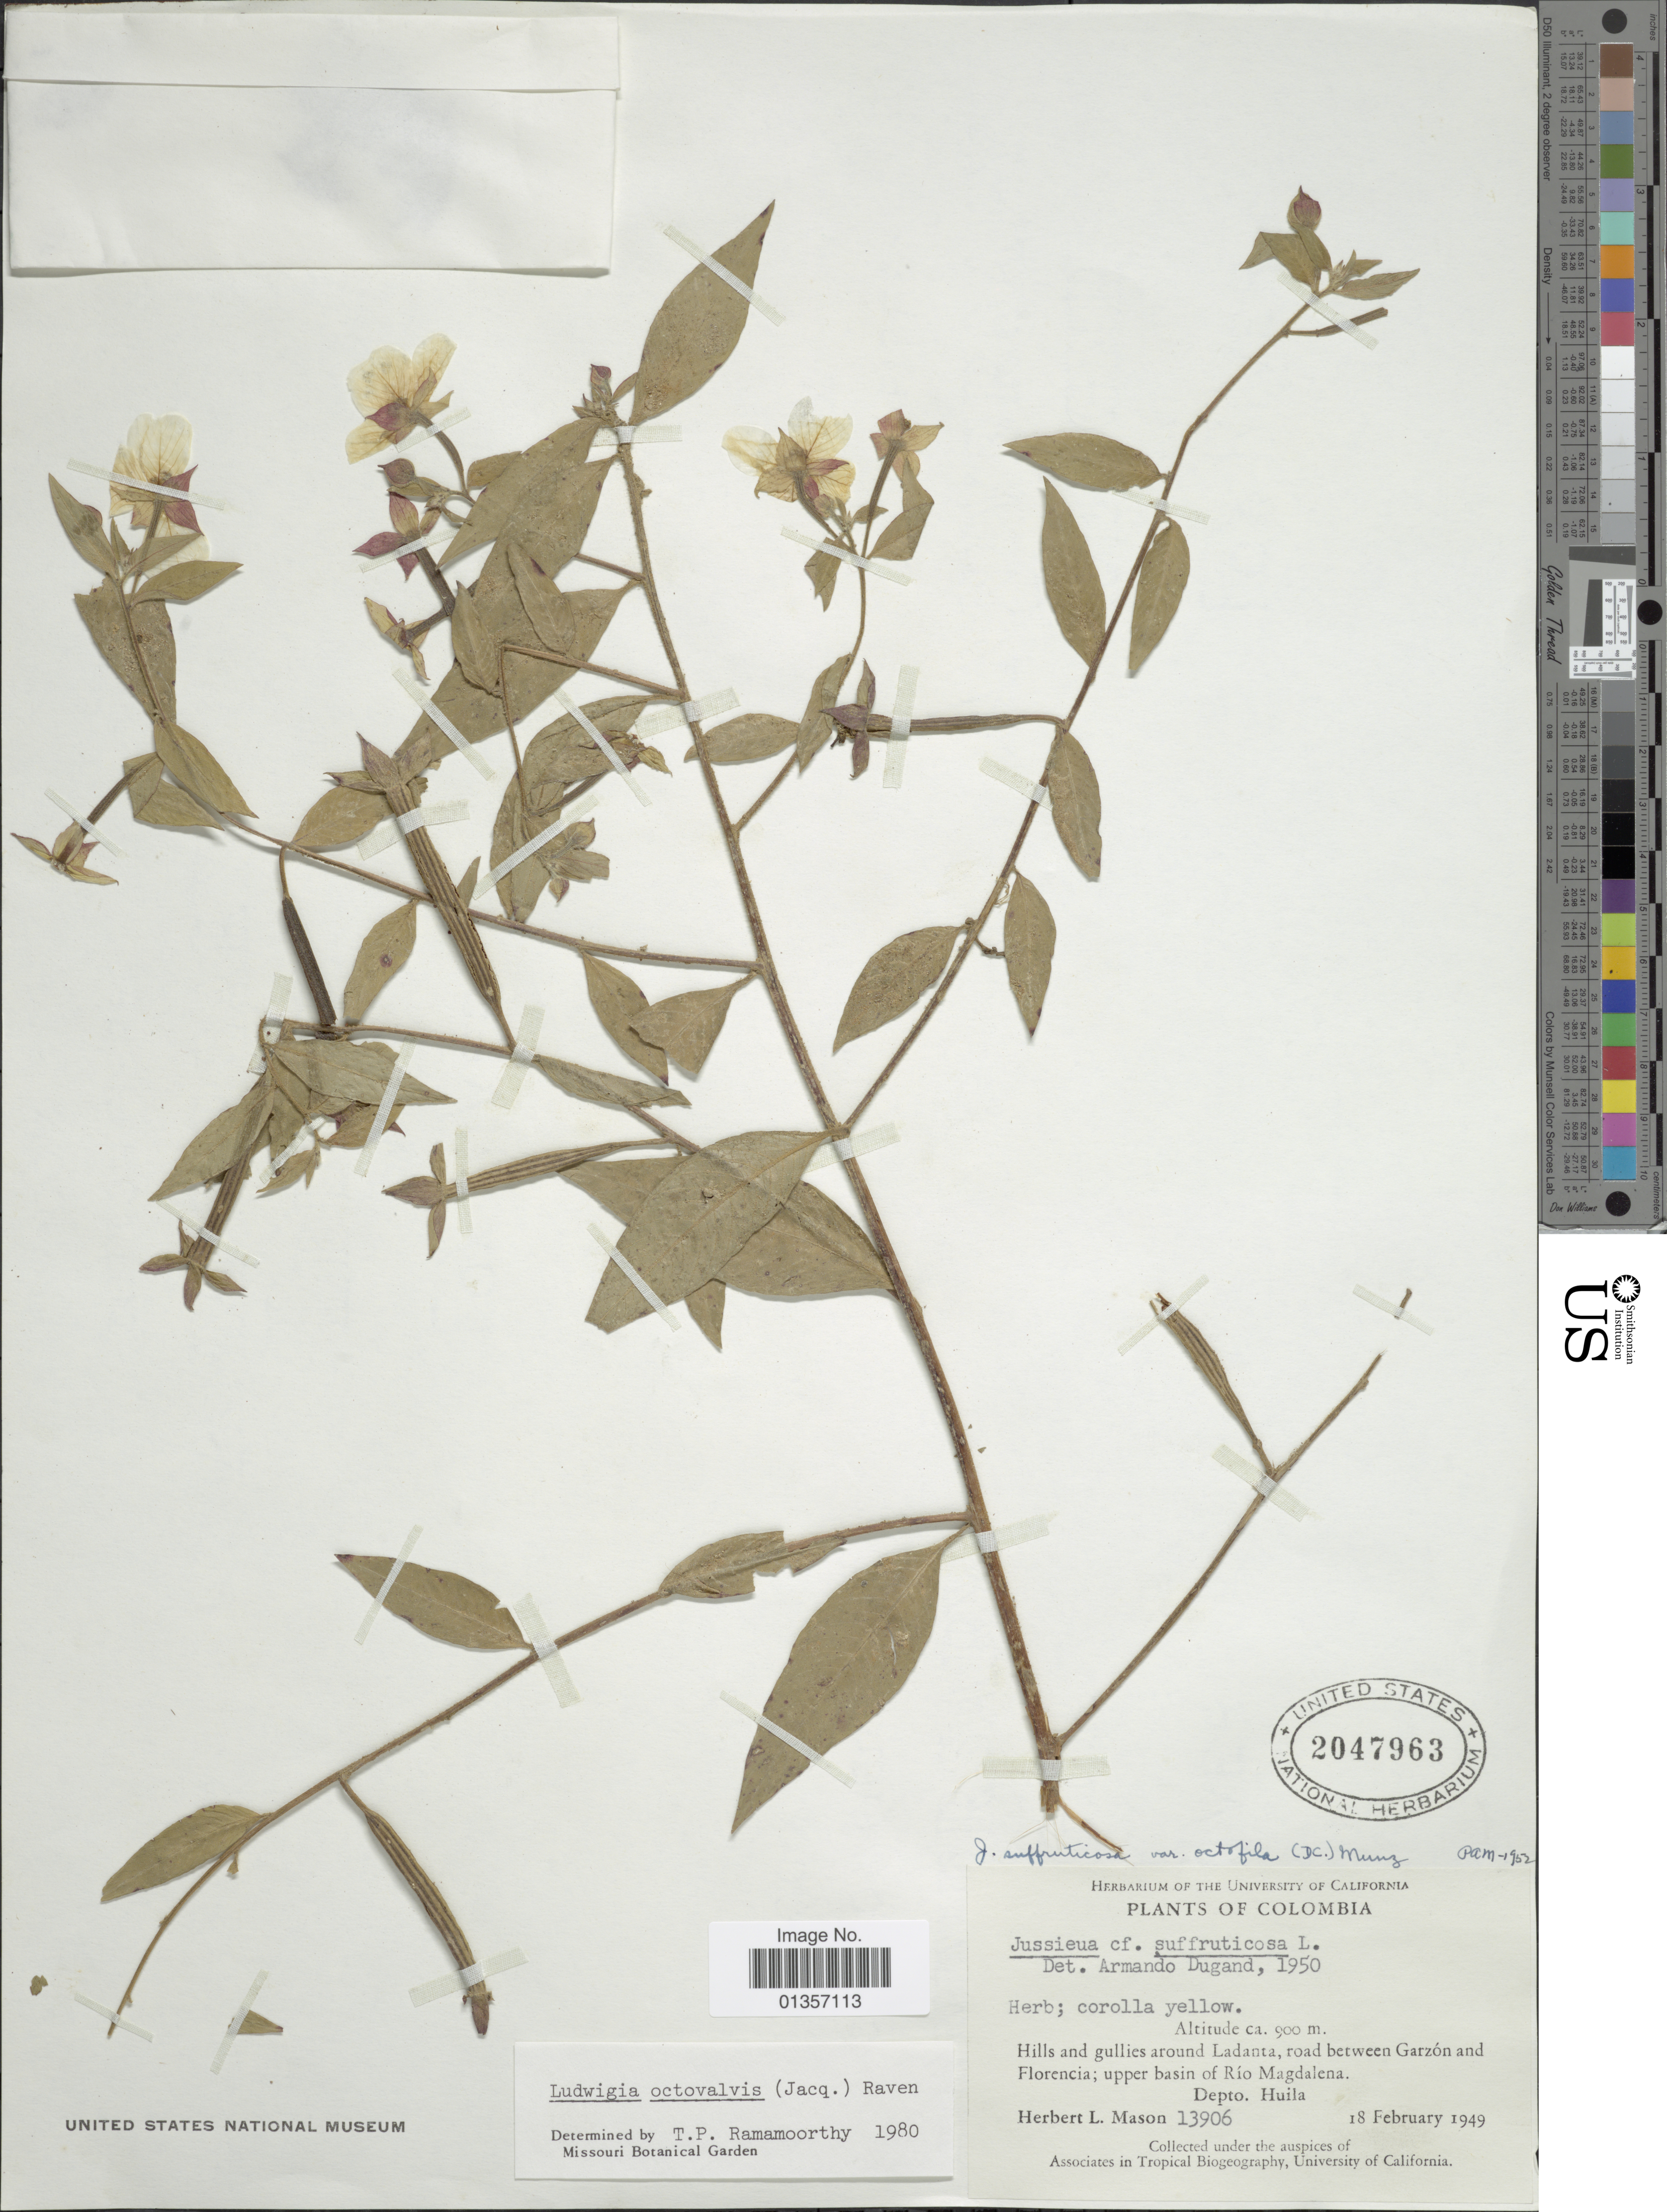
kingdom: Plantae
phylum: Tracheophyta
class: Magnoliopsida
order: Myrtales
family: Onagraceae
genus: Ludwigia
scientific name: Ludwigia octovalvis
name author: (Jacq.) P.H. Raven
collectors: H. L. Mason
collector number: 13906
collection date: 1949-02-18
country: Colombia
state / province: Huila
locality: Hills and gullies around Ladanta, road between Garzón and Florencia; upper basin of Río Magdalena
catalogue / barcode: US 2047963